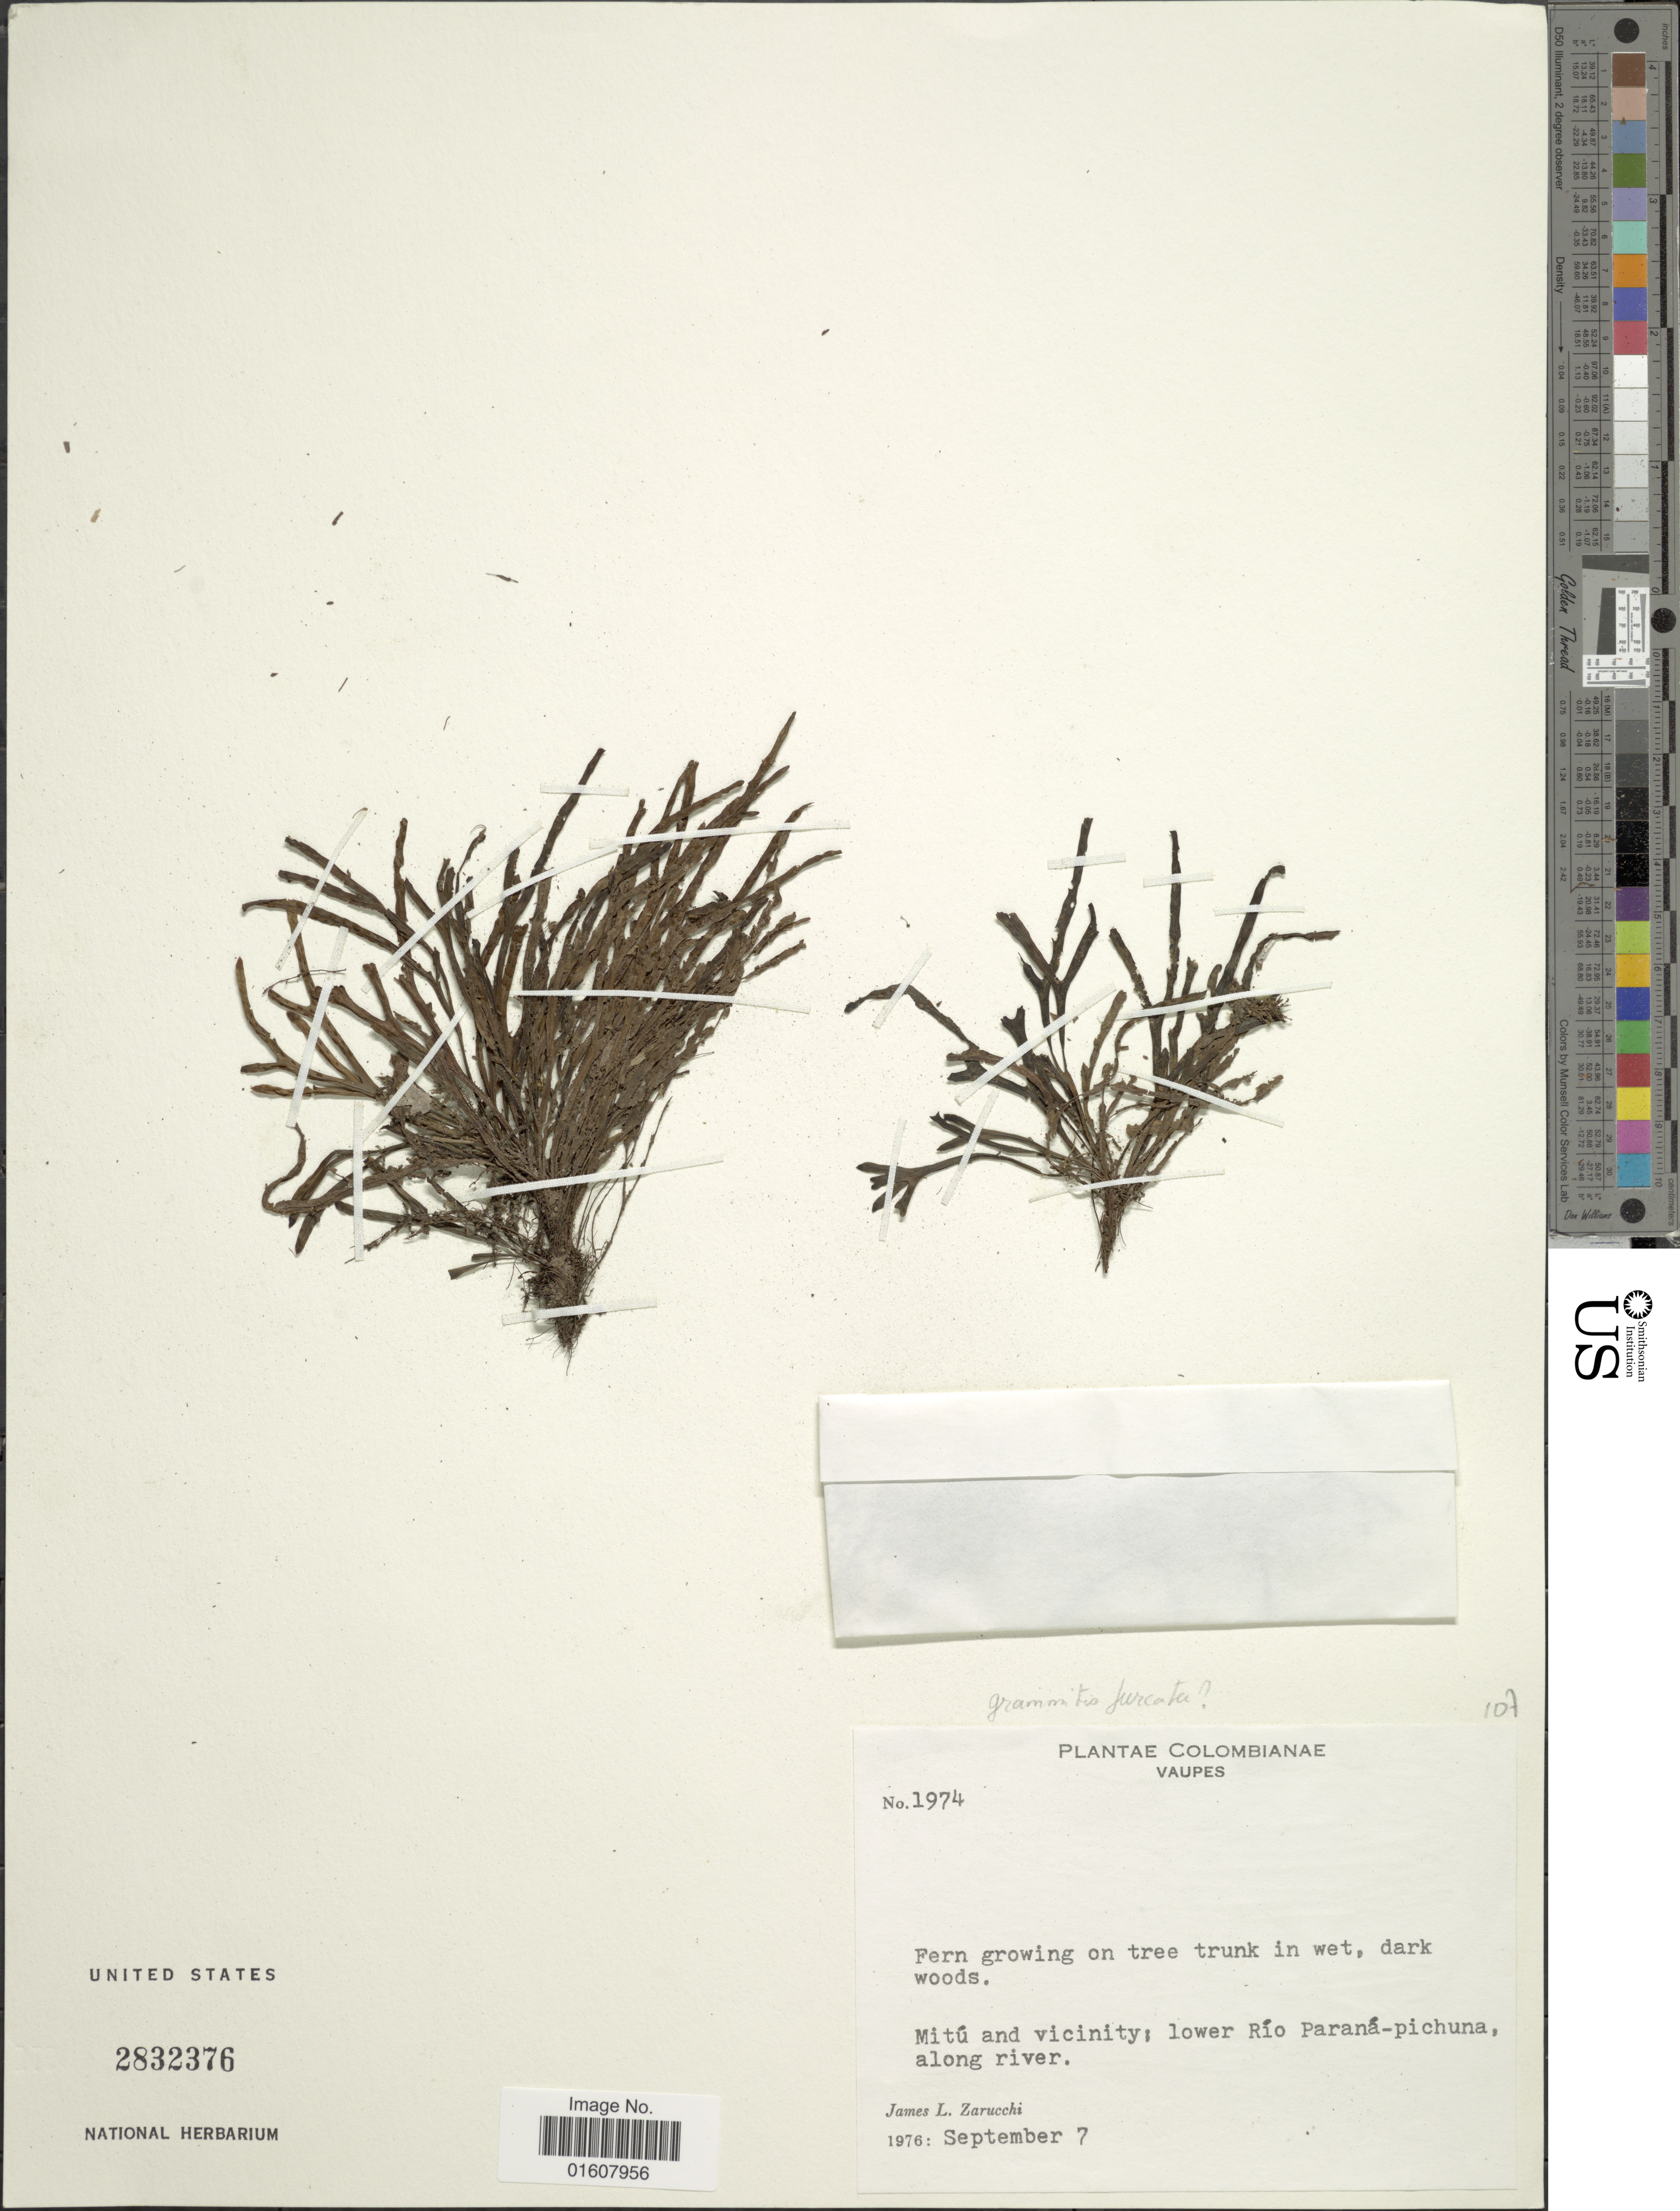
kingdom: Plantae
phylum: Tracheophyta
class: Polypodiopsida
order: Polypodiales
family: Polypodiaceae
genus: Cochlidium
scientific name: Cochlidium furcatum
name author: (Hook. & Grev.) C. Chr.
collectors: J. L. Zarucchi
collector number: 1974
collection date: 1976-09-07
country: Colombia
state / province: Vaupés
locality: Mitú and vicinity; lower Río Paraná-pichuna, along river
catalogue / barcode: US 2832376